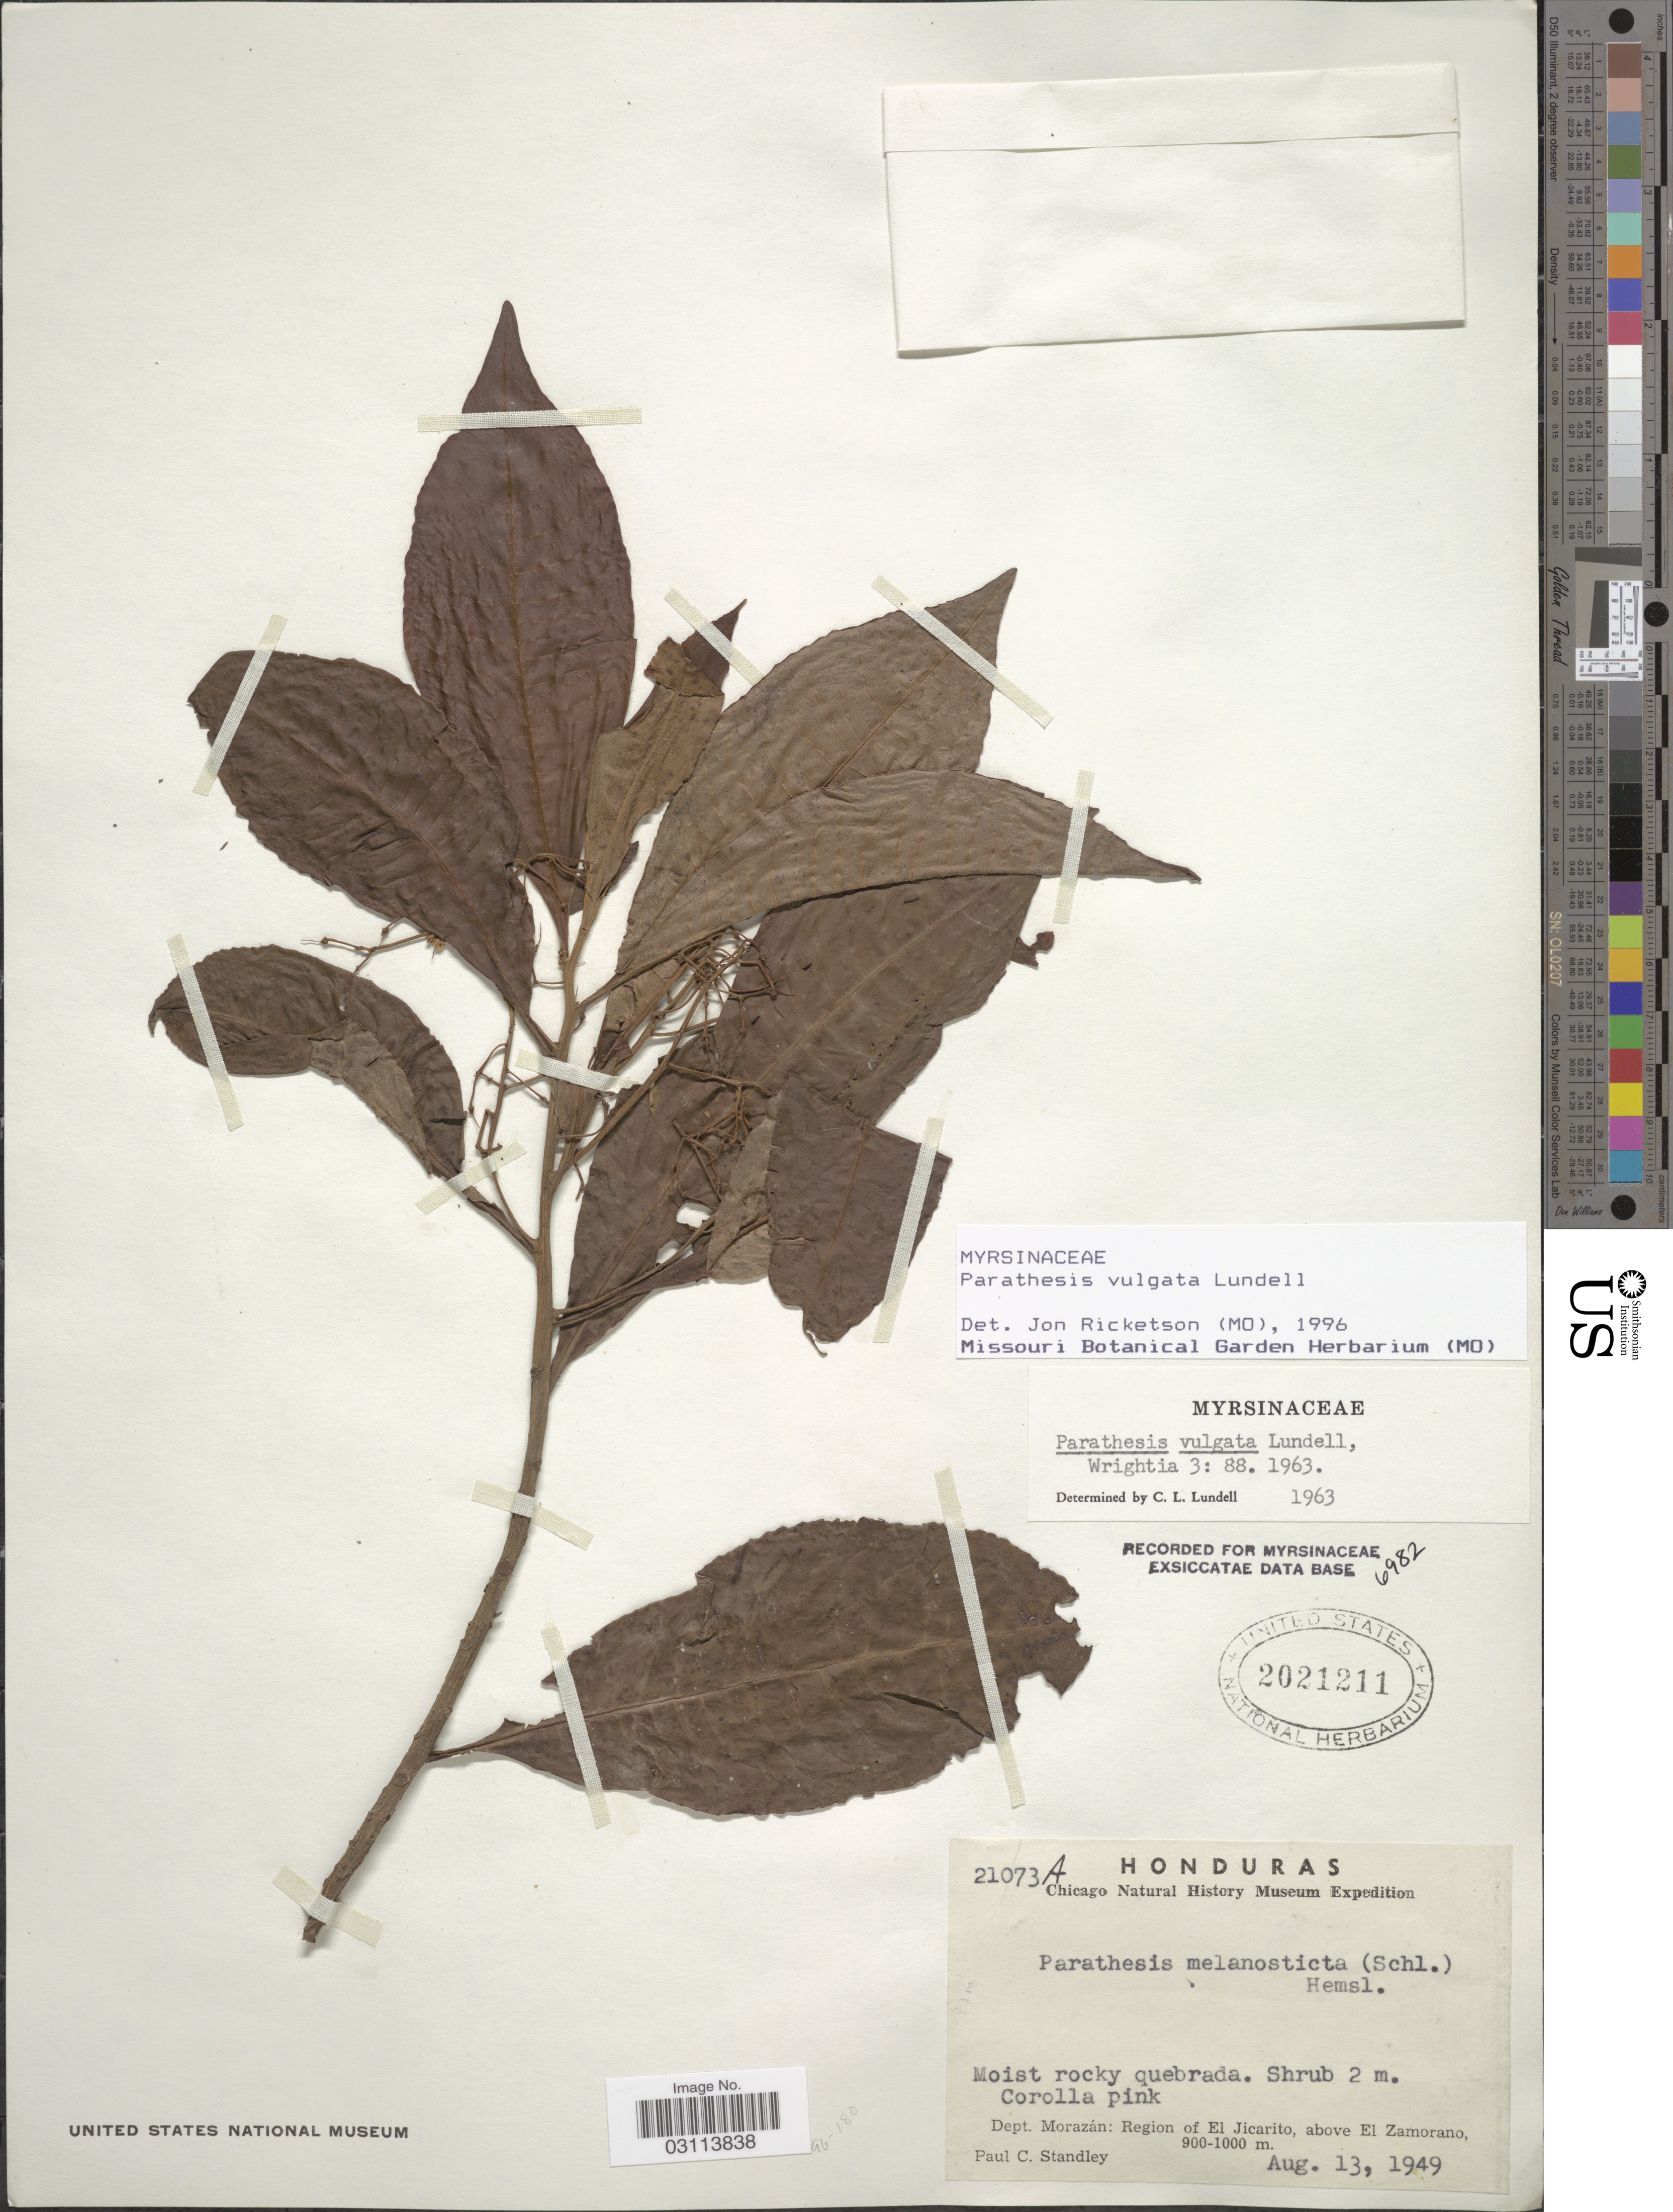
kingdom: Plantae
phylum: Tracheophyta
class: Magnoliopsida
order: Ericales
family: Primulaceae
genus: Parathesis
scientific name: Parathesis vulgata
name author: Lundell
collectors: P. C. Standley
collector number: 21073A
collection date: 1949-08-13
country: Honduras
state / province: Fco. Morazán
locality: Dept. Morazán: Region of El Jicarito, above El Zamorano.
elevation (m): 900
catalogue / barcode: US 2021211